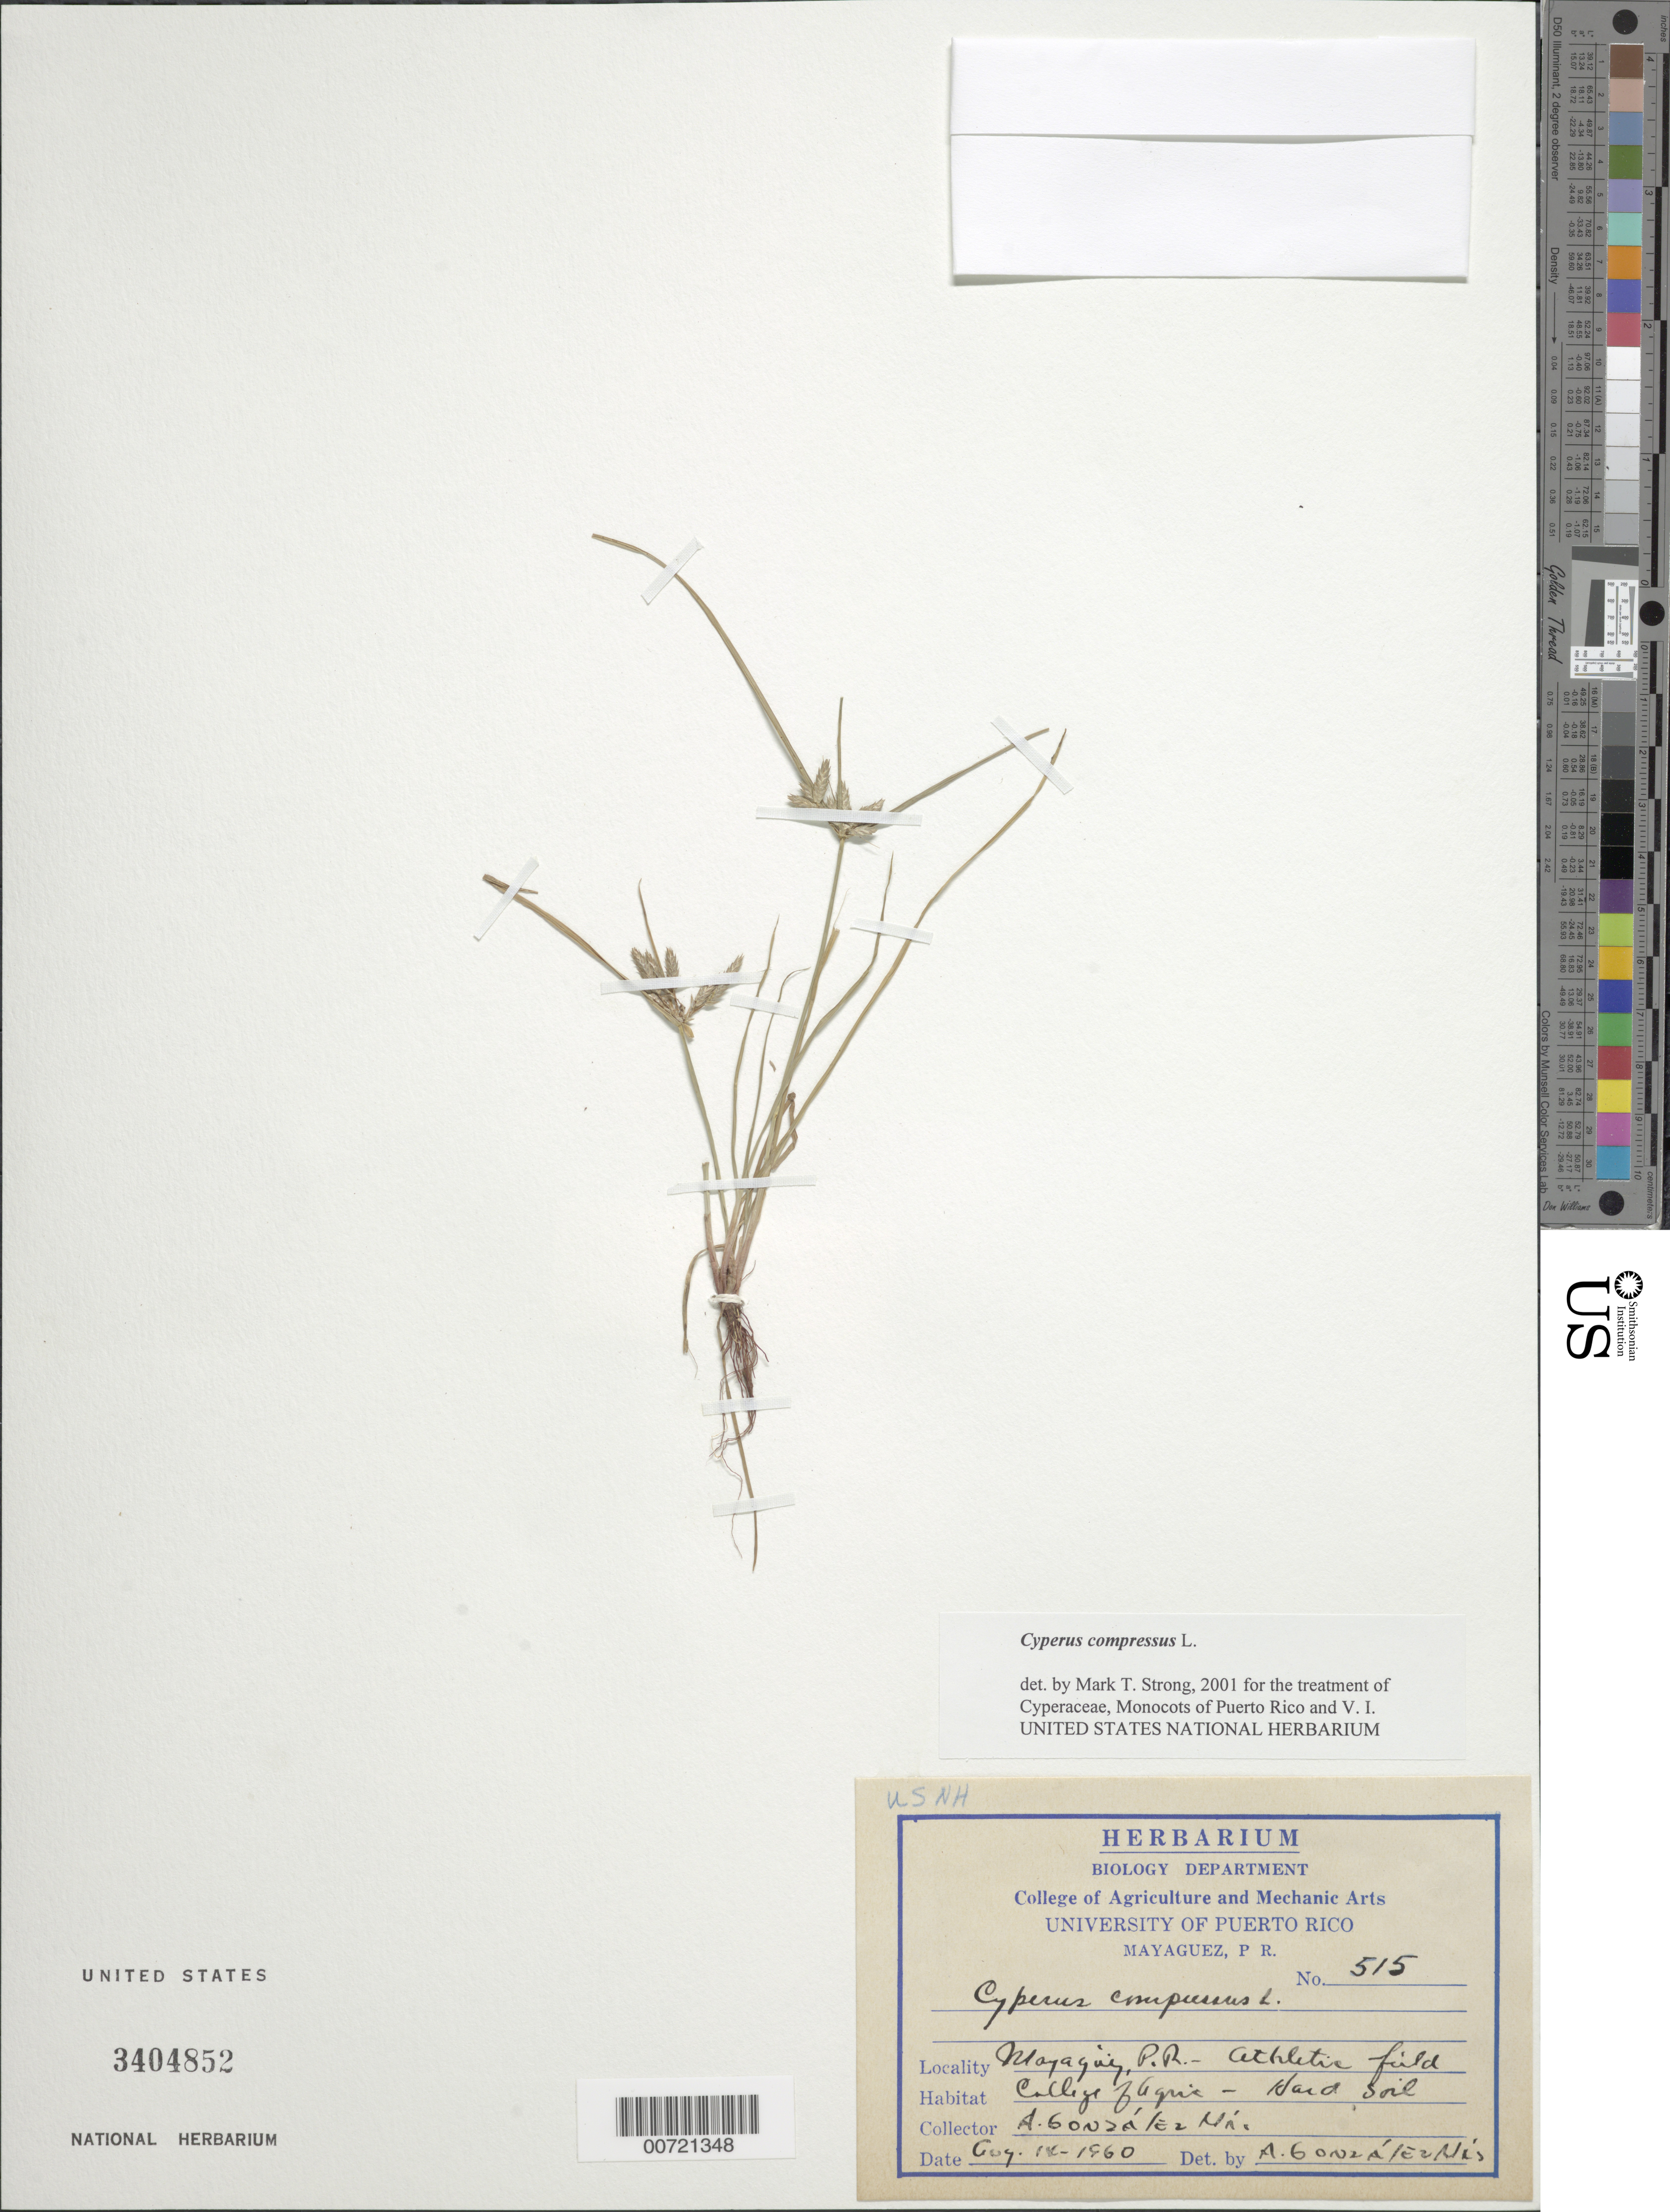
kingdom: Plantae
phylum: Tracheophyta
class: Liliopsida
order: Poales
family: Cyperaceae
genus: Cyperus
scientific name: Cyperus compressus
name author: L.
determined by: Strong, M. T., (US), Smithsonian Institution - National Museum of Natural History (UNITED STATES)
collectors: A. González Más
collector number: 515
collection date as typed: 14 Aug 1960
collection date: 1960-08-14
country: Puerto Rico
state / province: Mayagüez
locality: Mayagüez: Athletic field, College of Agriculture.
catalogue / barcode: US 3404852